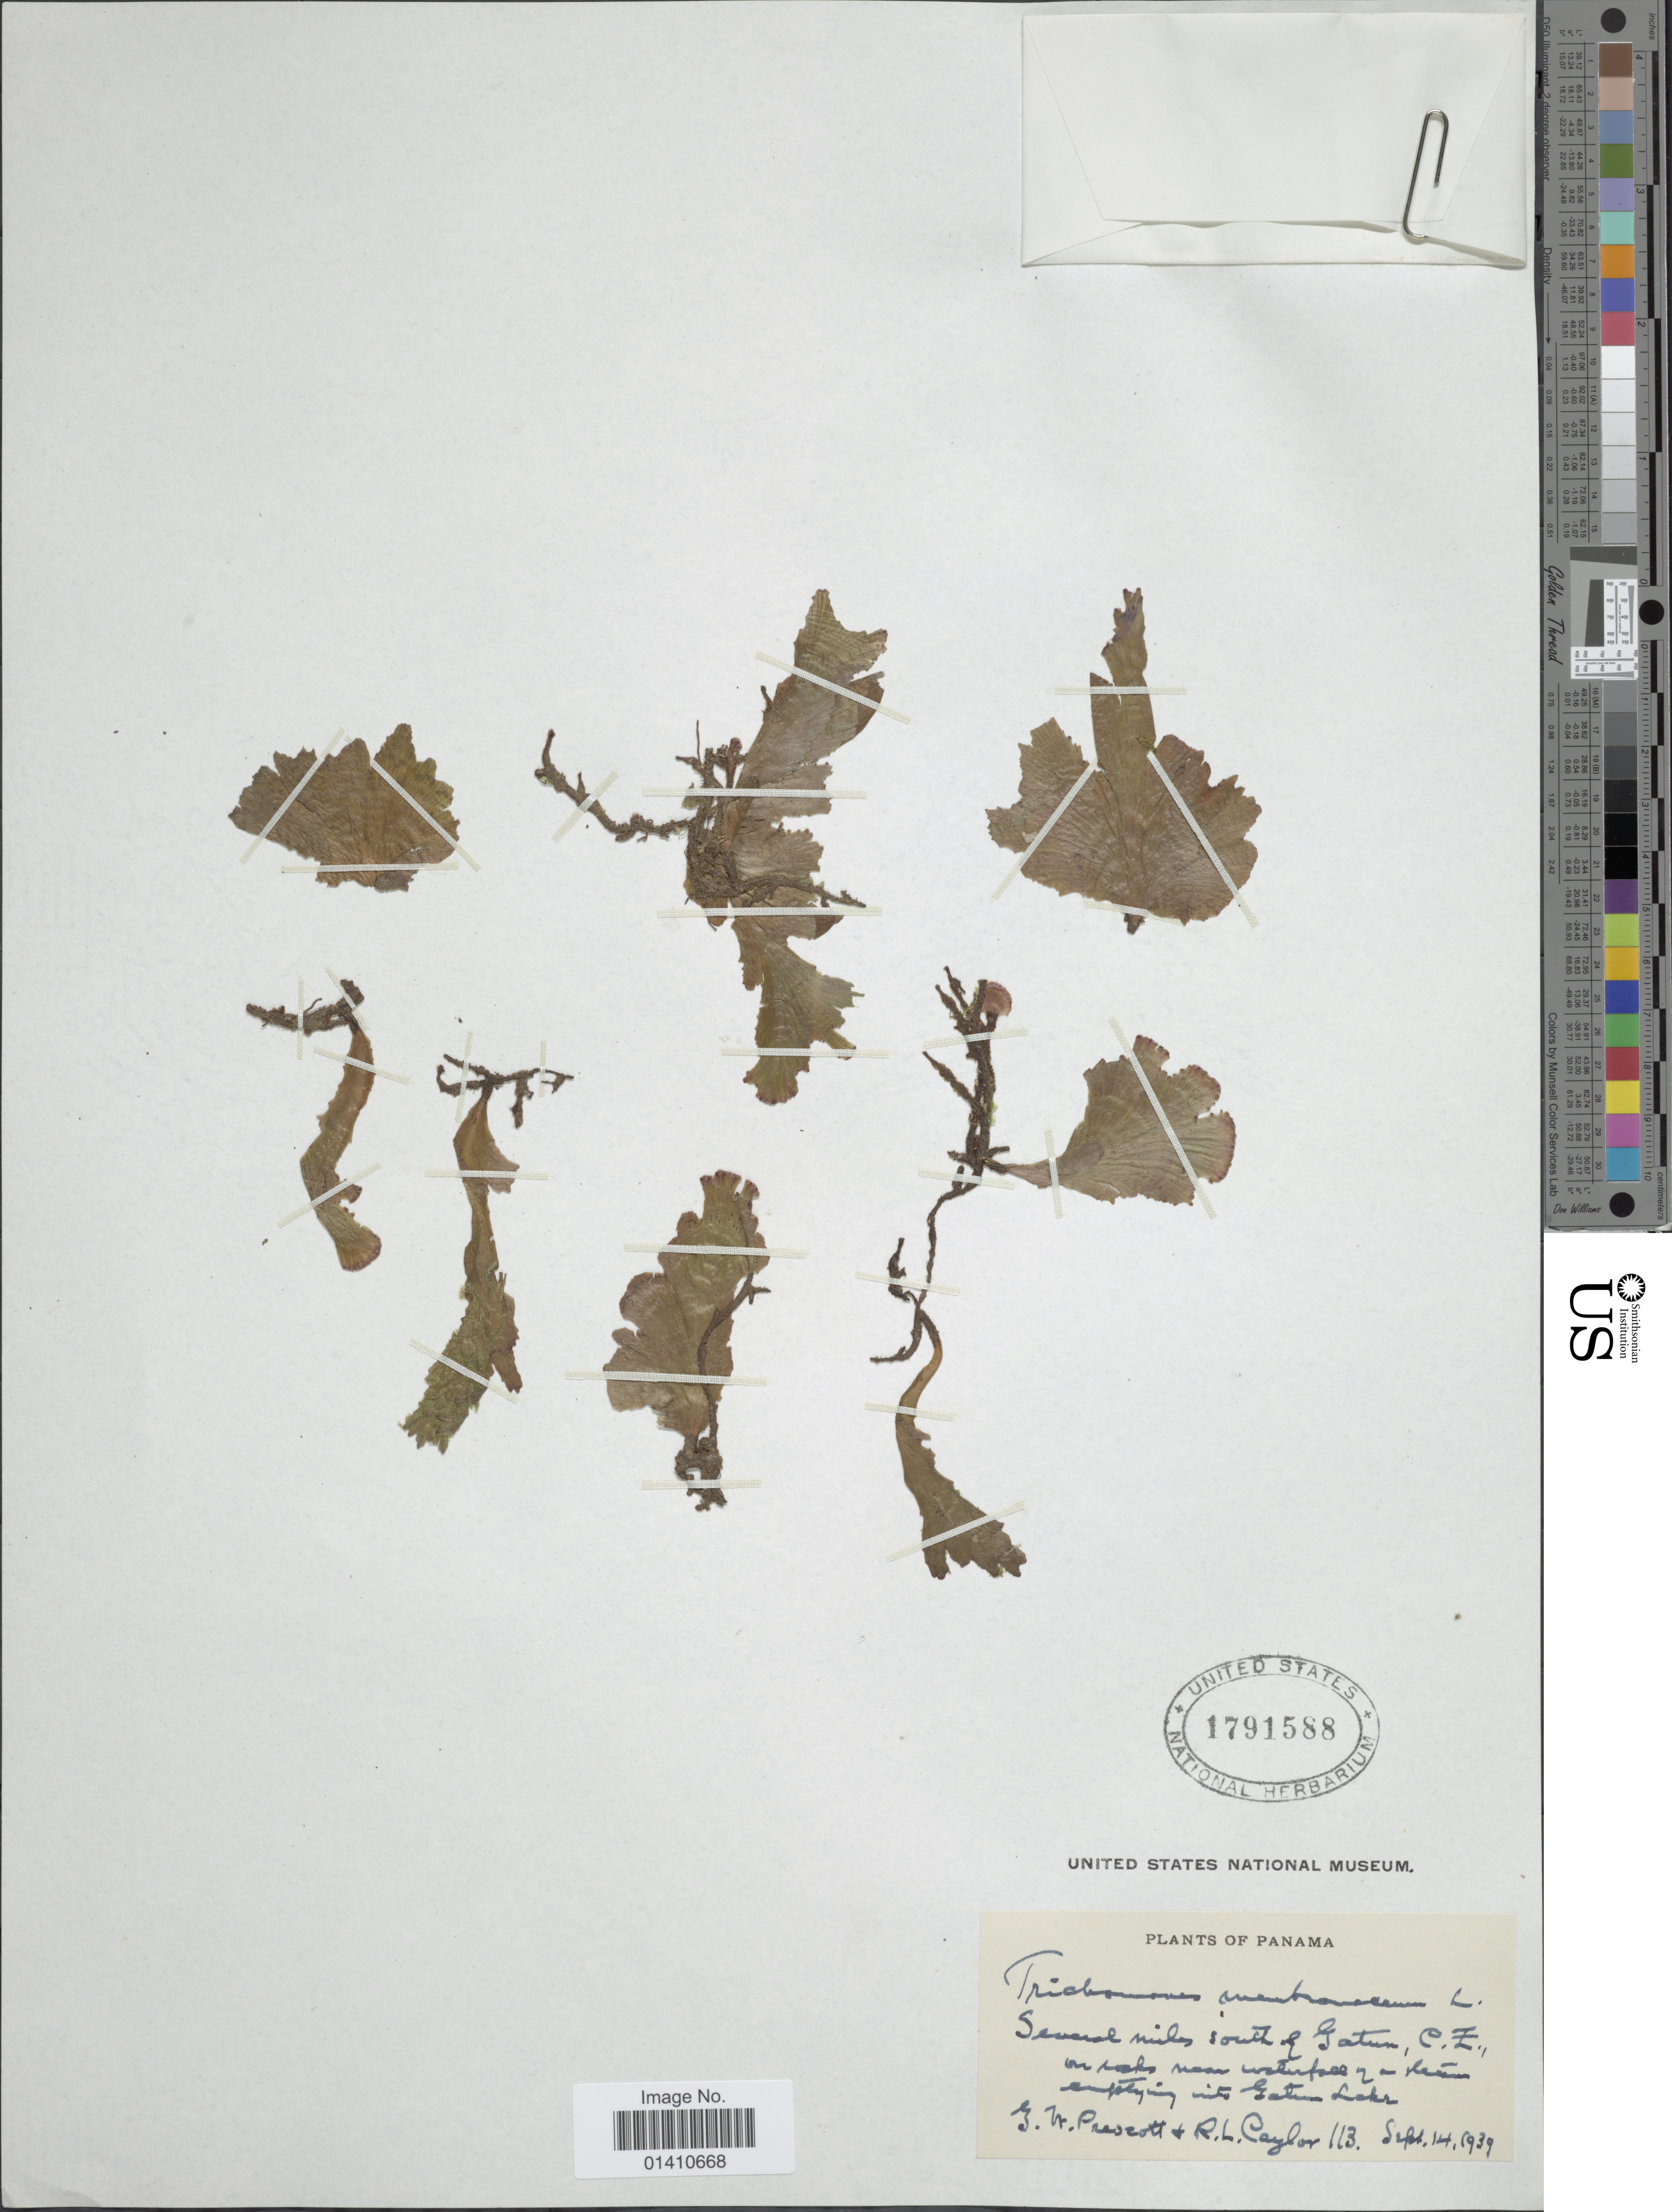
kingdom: Plantae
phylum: Tracheophyta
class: Polypodiopsida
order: Hymenophyllales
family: Hymenophyllaceae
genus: Didymoglossum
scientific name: Didymoglossum membranaceum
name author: (L.) Vareschi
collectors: G. Prescott & R. Caylor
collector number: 113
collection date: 1939-09-14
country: Panama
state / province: Panamá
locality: Several miles south of Gatun, C.Z.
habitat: on rocks near waterfall of a stream emptying into Gatun Lake.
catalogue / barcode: US 1791588